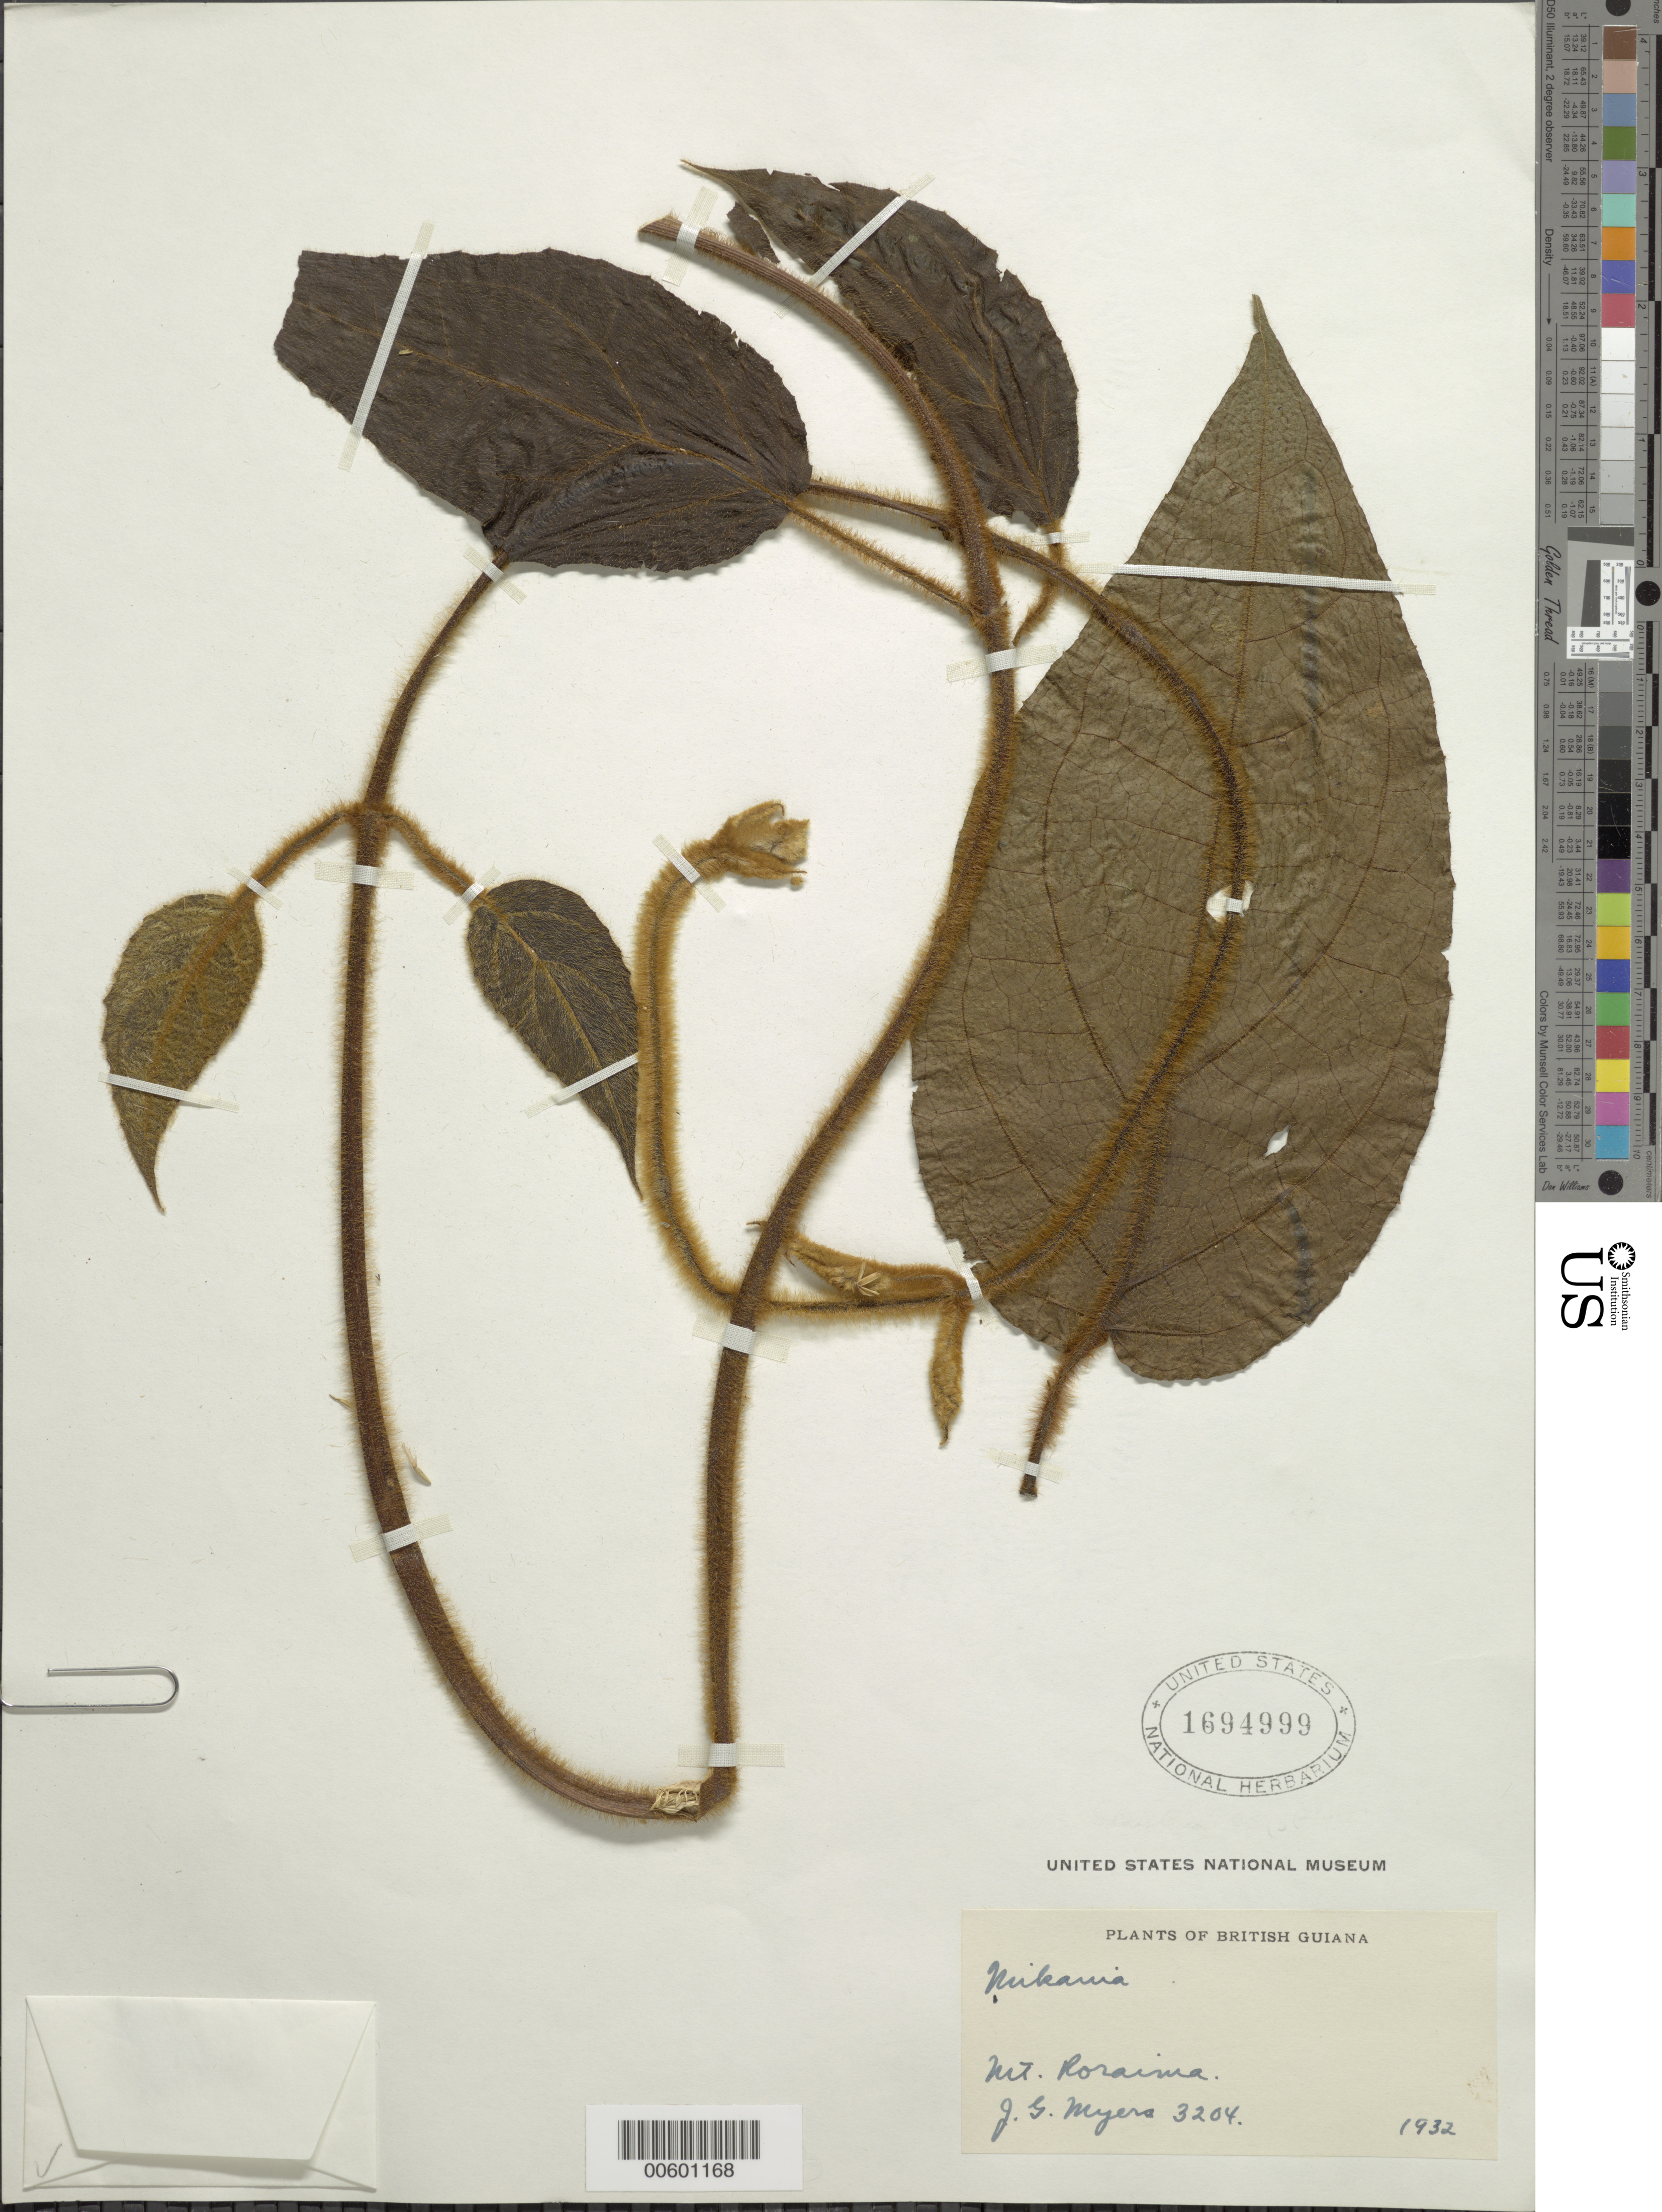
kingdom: Plantae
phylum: Tracheophyta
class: Magnoliopsida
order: Asterales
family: Asteraceae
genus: Mikania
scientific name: Mikania ruiziana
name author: Poepp.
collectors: J. Myers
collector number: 3204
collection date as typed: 1932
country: Guyana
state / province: Cuyuni-Mazaruni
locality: Mt. Roraima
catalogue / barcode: US 1694999